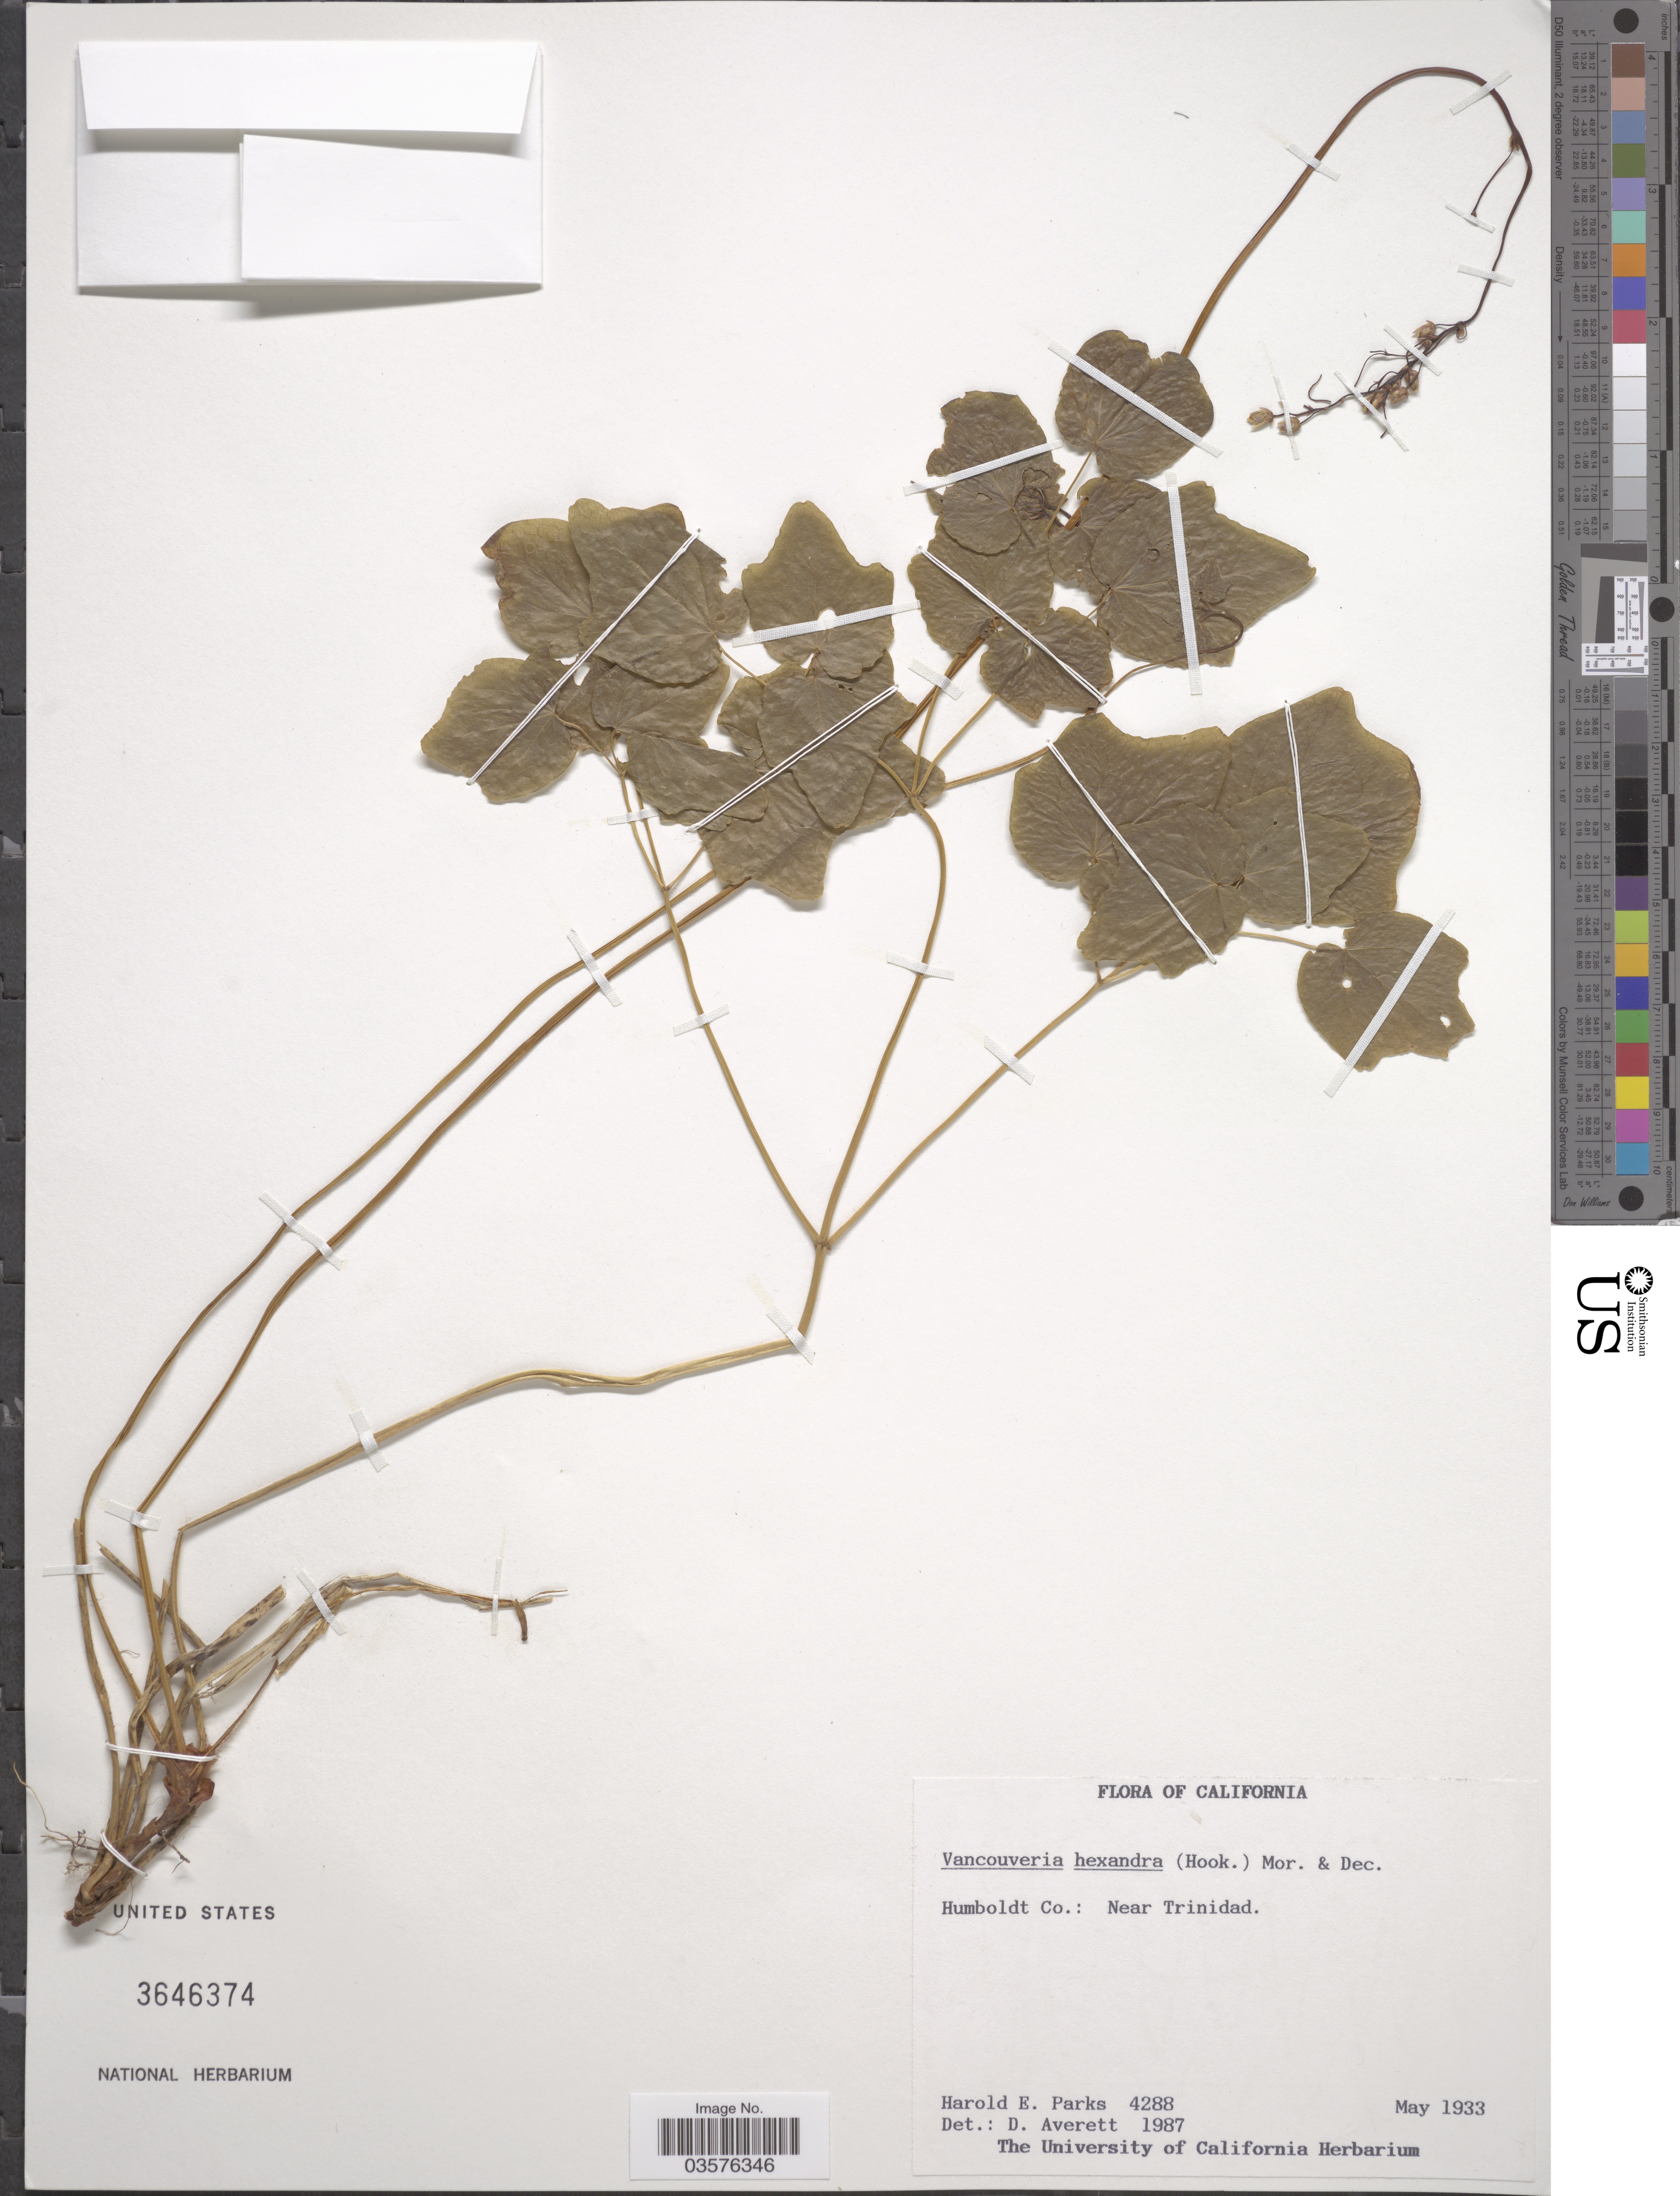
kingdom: Plantae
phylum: Tracheophyta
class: Magnoliopsida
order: Ranunculales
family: Berberidaceae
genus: Vancouveria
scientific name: Vancouveria hexandra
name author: (Hook.) C. Morren & Decne.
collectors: H. E. Parks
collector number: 4288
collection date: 1933-05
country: United States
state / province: California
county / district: Humboldt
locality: Humboldt Co.: Near Trinidad.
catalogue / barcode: US 3646374